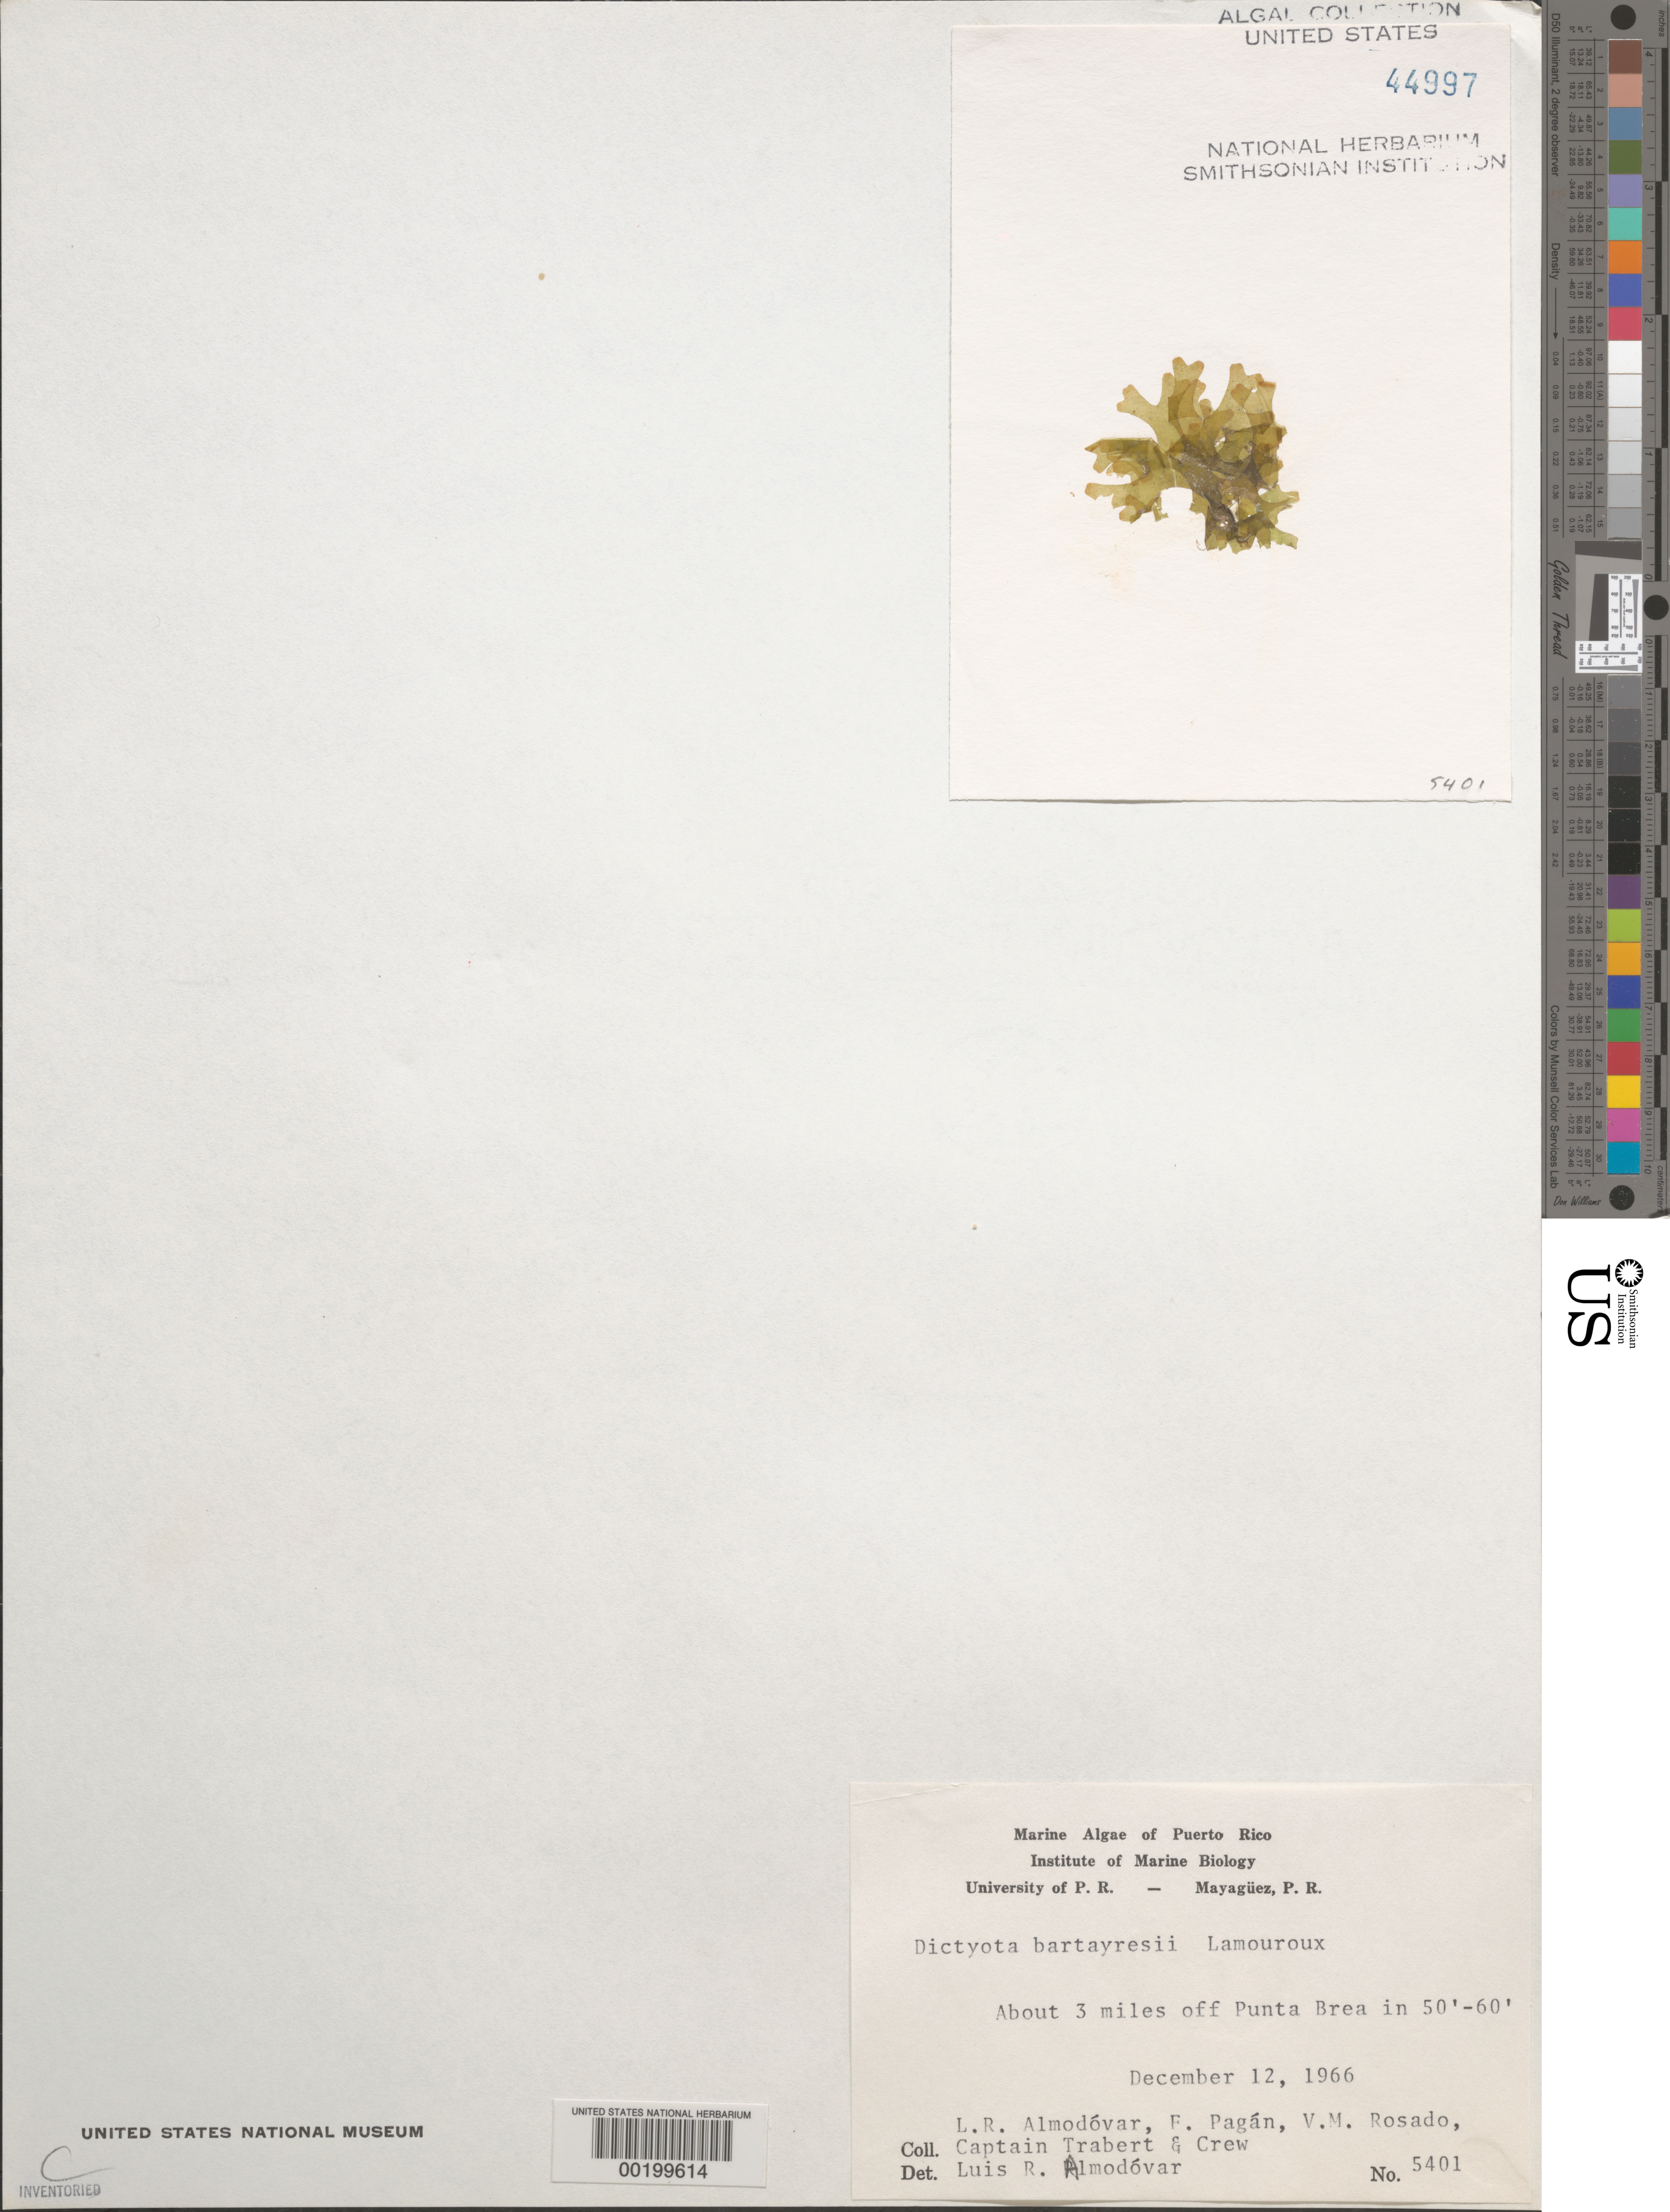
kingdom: Chromista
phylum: Ochrophyta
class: Phaeophyceae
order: Dictyotales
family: Dictyotaceae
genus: Dictyota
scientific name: Dictyota bartayresiana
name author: J.V.Lamouroux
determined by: Almodovar, L. R.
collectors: L. Almodovar, F. Pagan, V. Rosado, C. Trabert & Crew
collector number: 5401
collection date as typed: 12 Dec 1966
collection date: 1966-12-12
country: Puerto Rico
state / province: Guanica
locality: Ca. 3 miles off punta brea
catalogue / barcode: US 44997